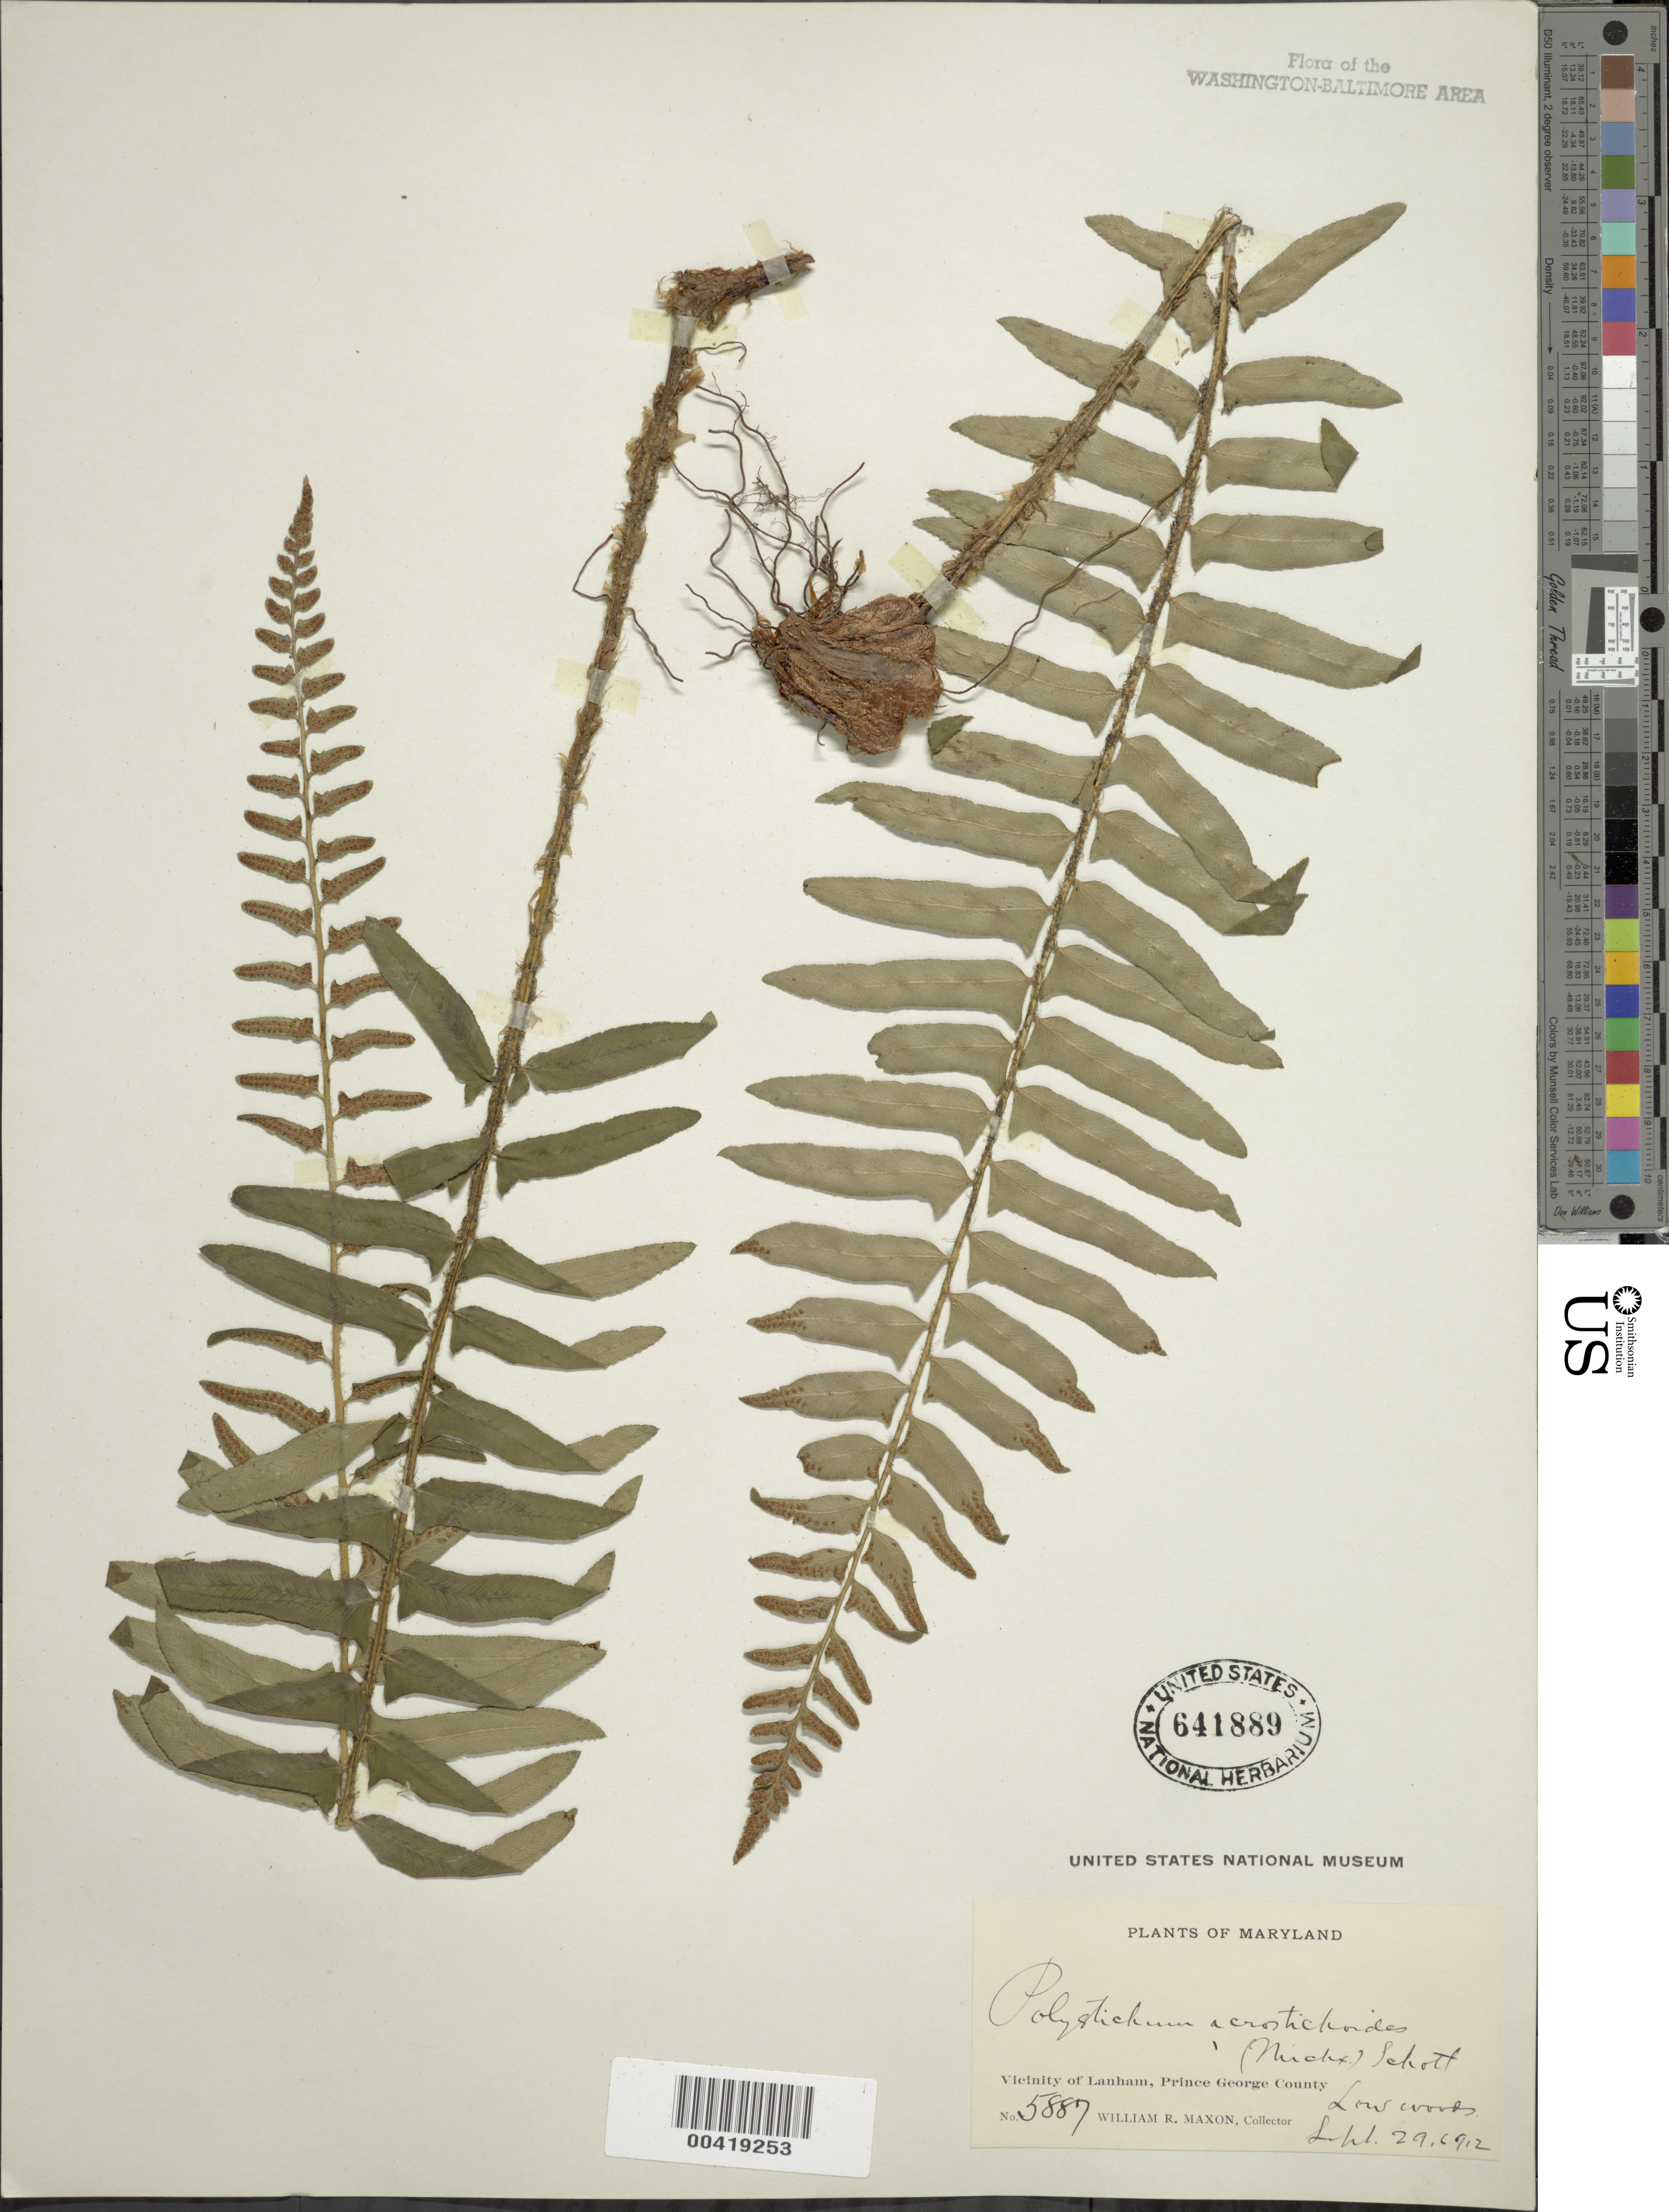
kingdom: Plantae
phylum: Tracheophyta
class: Polypodiopsida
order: Polypodiales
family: Dryopteridaceae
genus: Polystichum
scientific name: Polystichum acrostichoides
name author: (Michx.) Schott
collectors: W. R. Maxon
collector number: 5887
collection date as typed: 29 Sep 1912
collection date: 1912-09-29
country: United States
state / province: Maryland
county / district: Prince George's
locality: Lanham vicinity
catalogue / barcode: US 641889